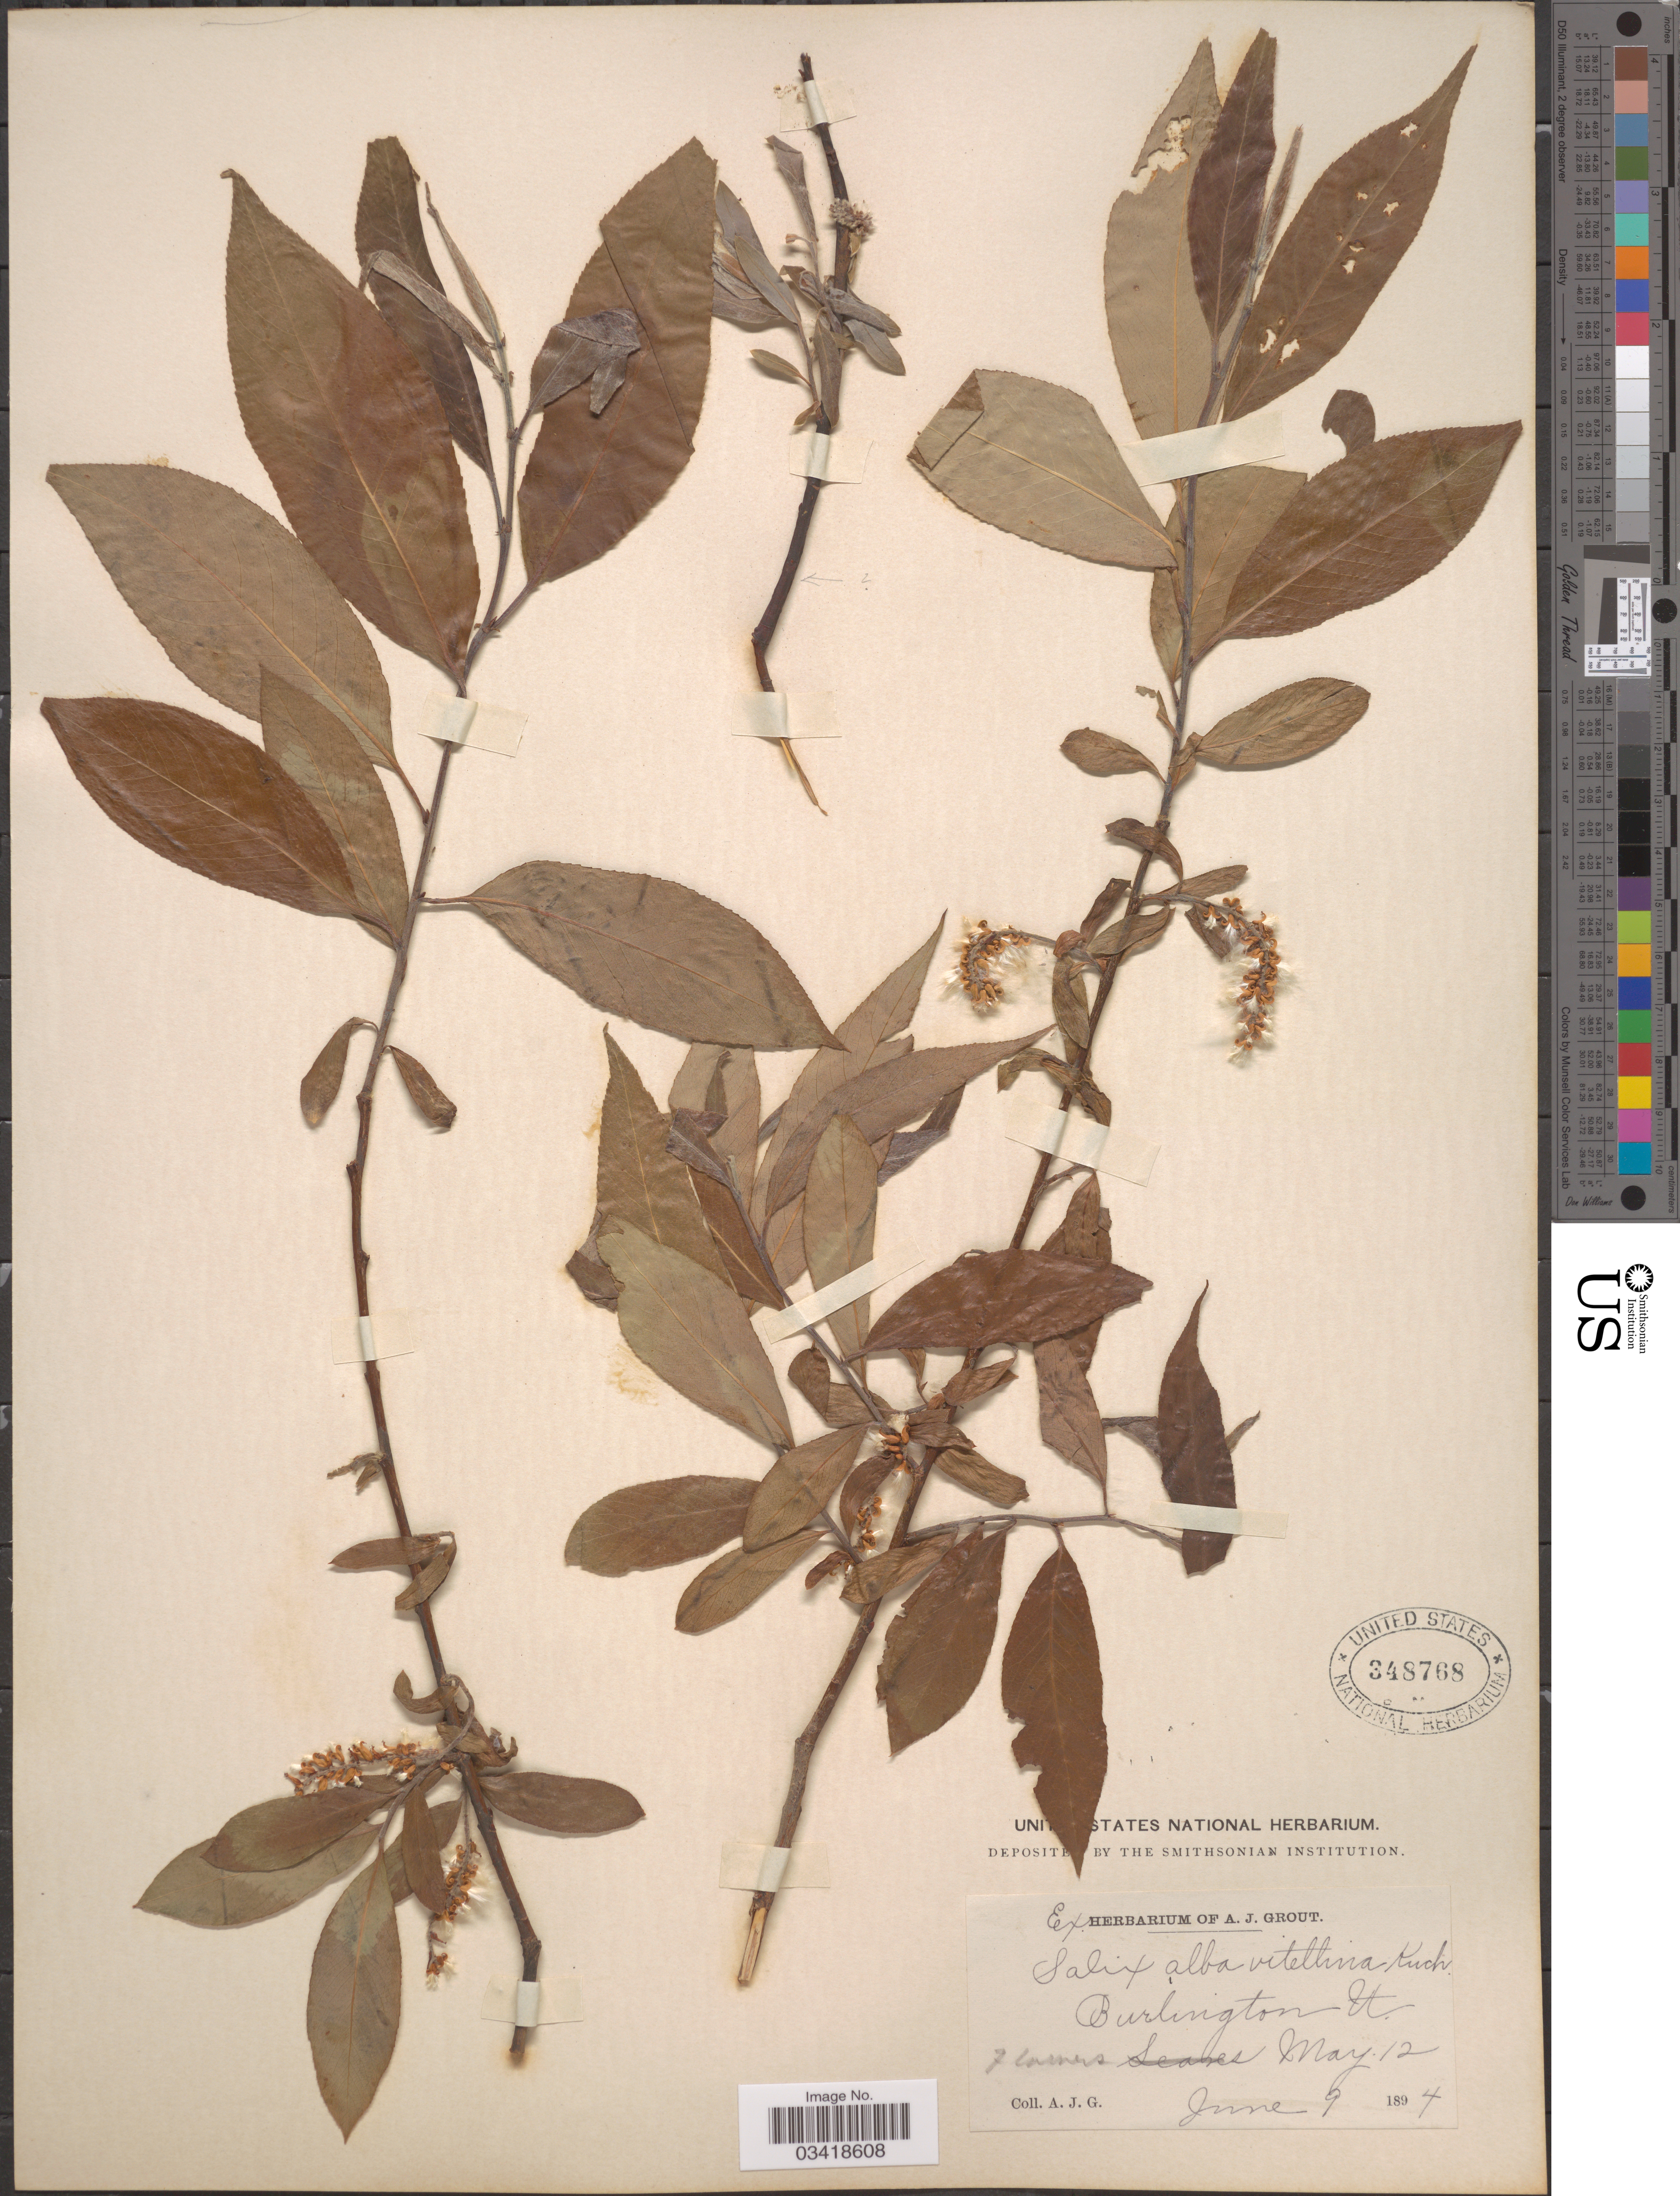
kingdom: Plantae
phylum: Tracheophyta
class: Magnoliopsida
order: Malpighiales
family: Salicaceae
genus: Salix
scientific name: Salix alba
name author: L.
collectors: A. J. Grout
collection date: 1894-06-09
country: United States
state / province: Vermont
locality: Burlington.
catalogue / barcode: US 348768